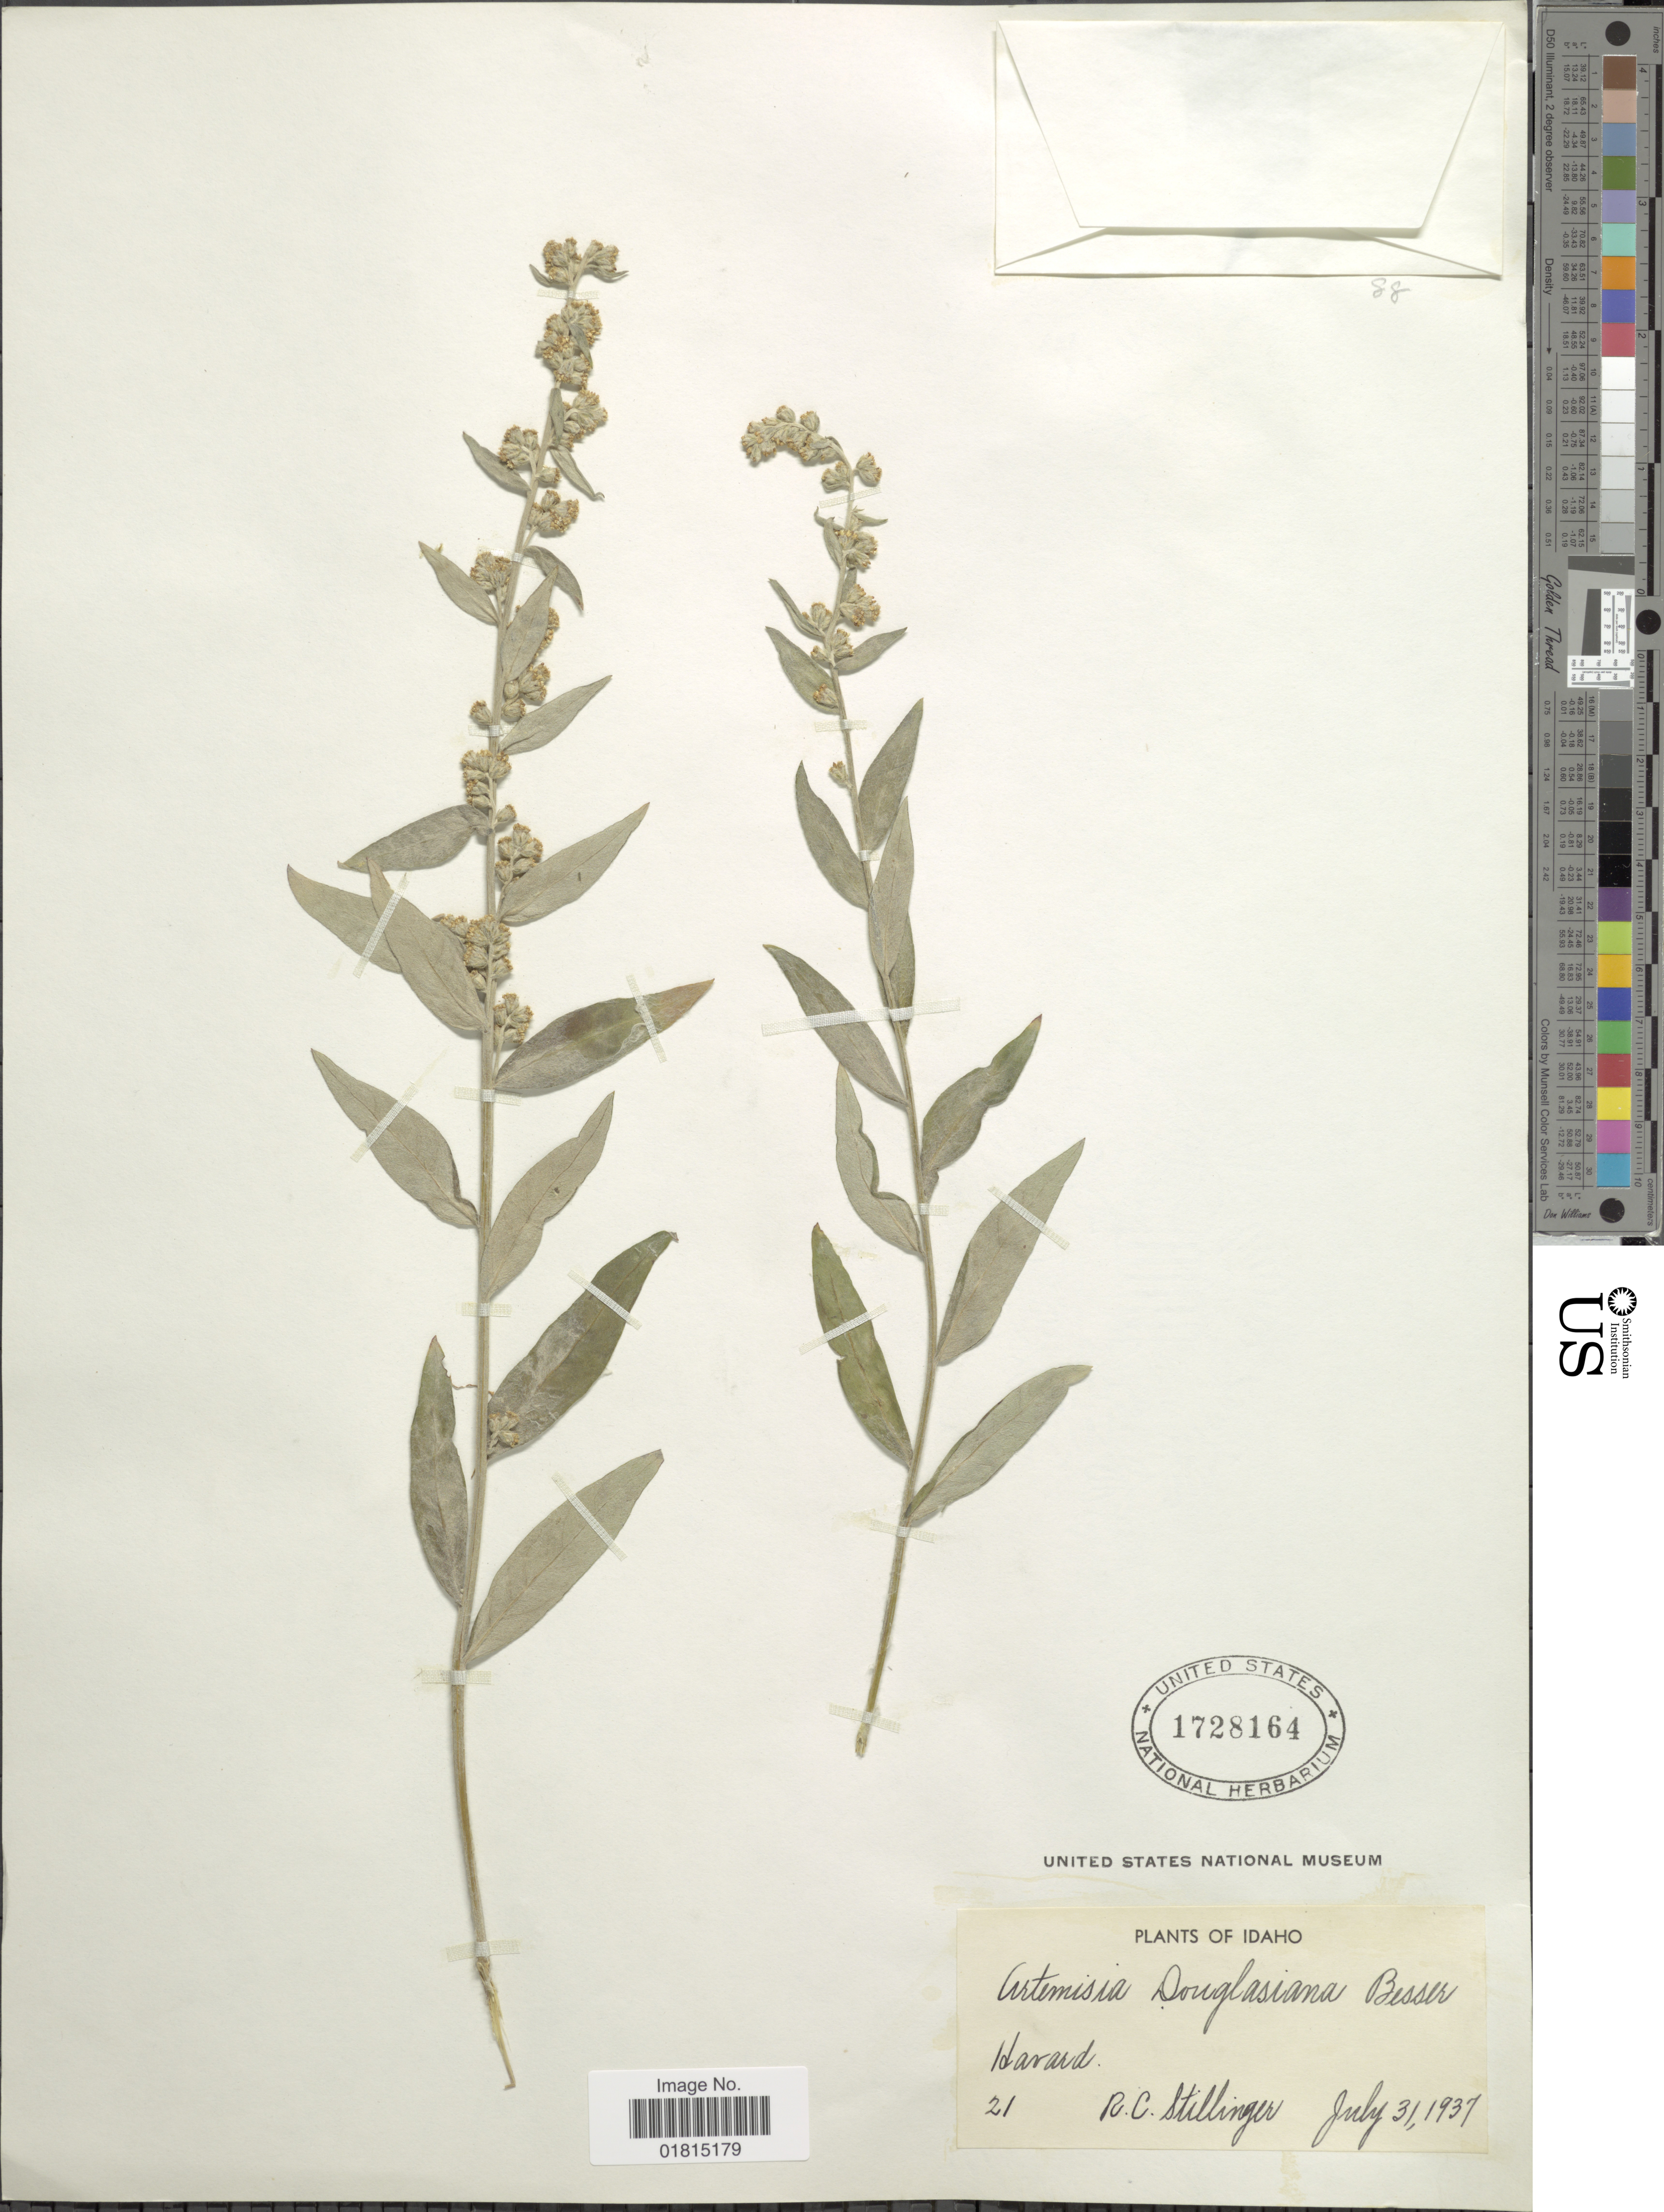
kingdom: Plantae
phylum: Tracheophyta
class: Magnoliopsida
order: Asterales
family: Asteraceae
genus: Artemisia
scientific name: Artemisia douglasiana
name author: Besser ex Hook.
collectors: R. Stillinger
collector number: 21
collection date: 1937-07-31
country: United States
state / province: Idaho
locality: Havard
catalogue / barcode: US 1728164